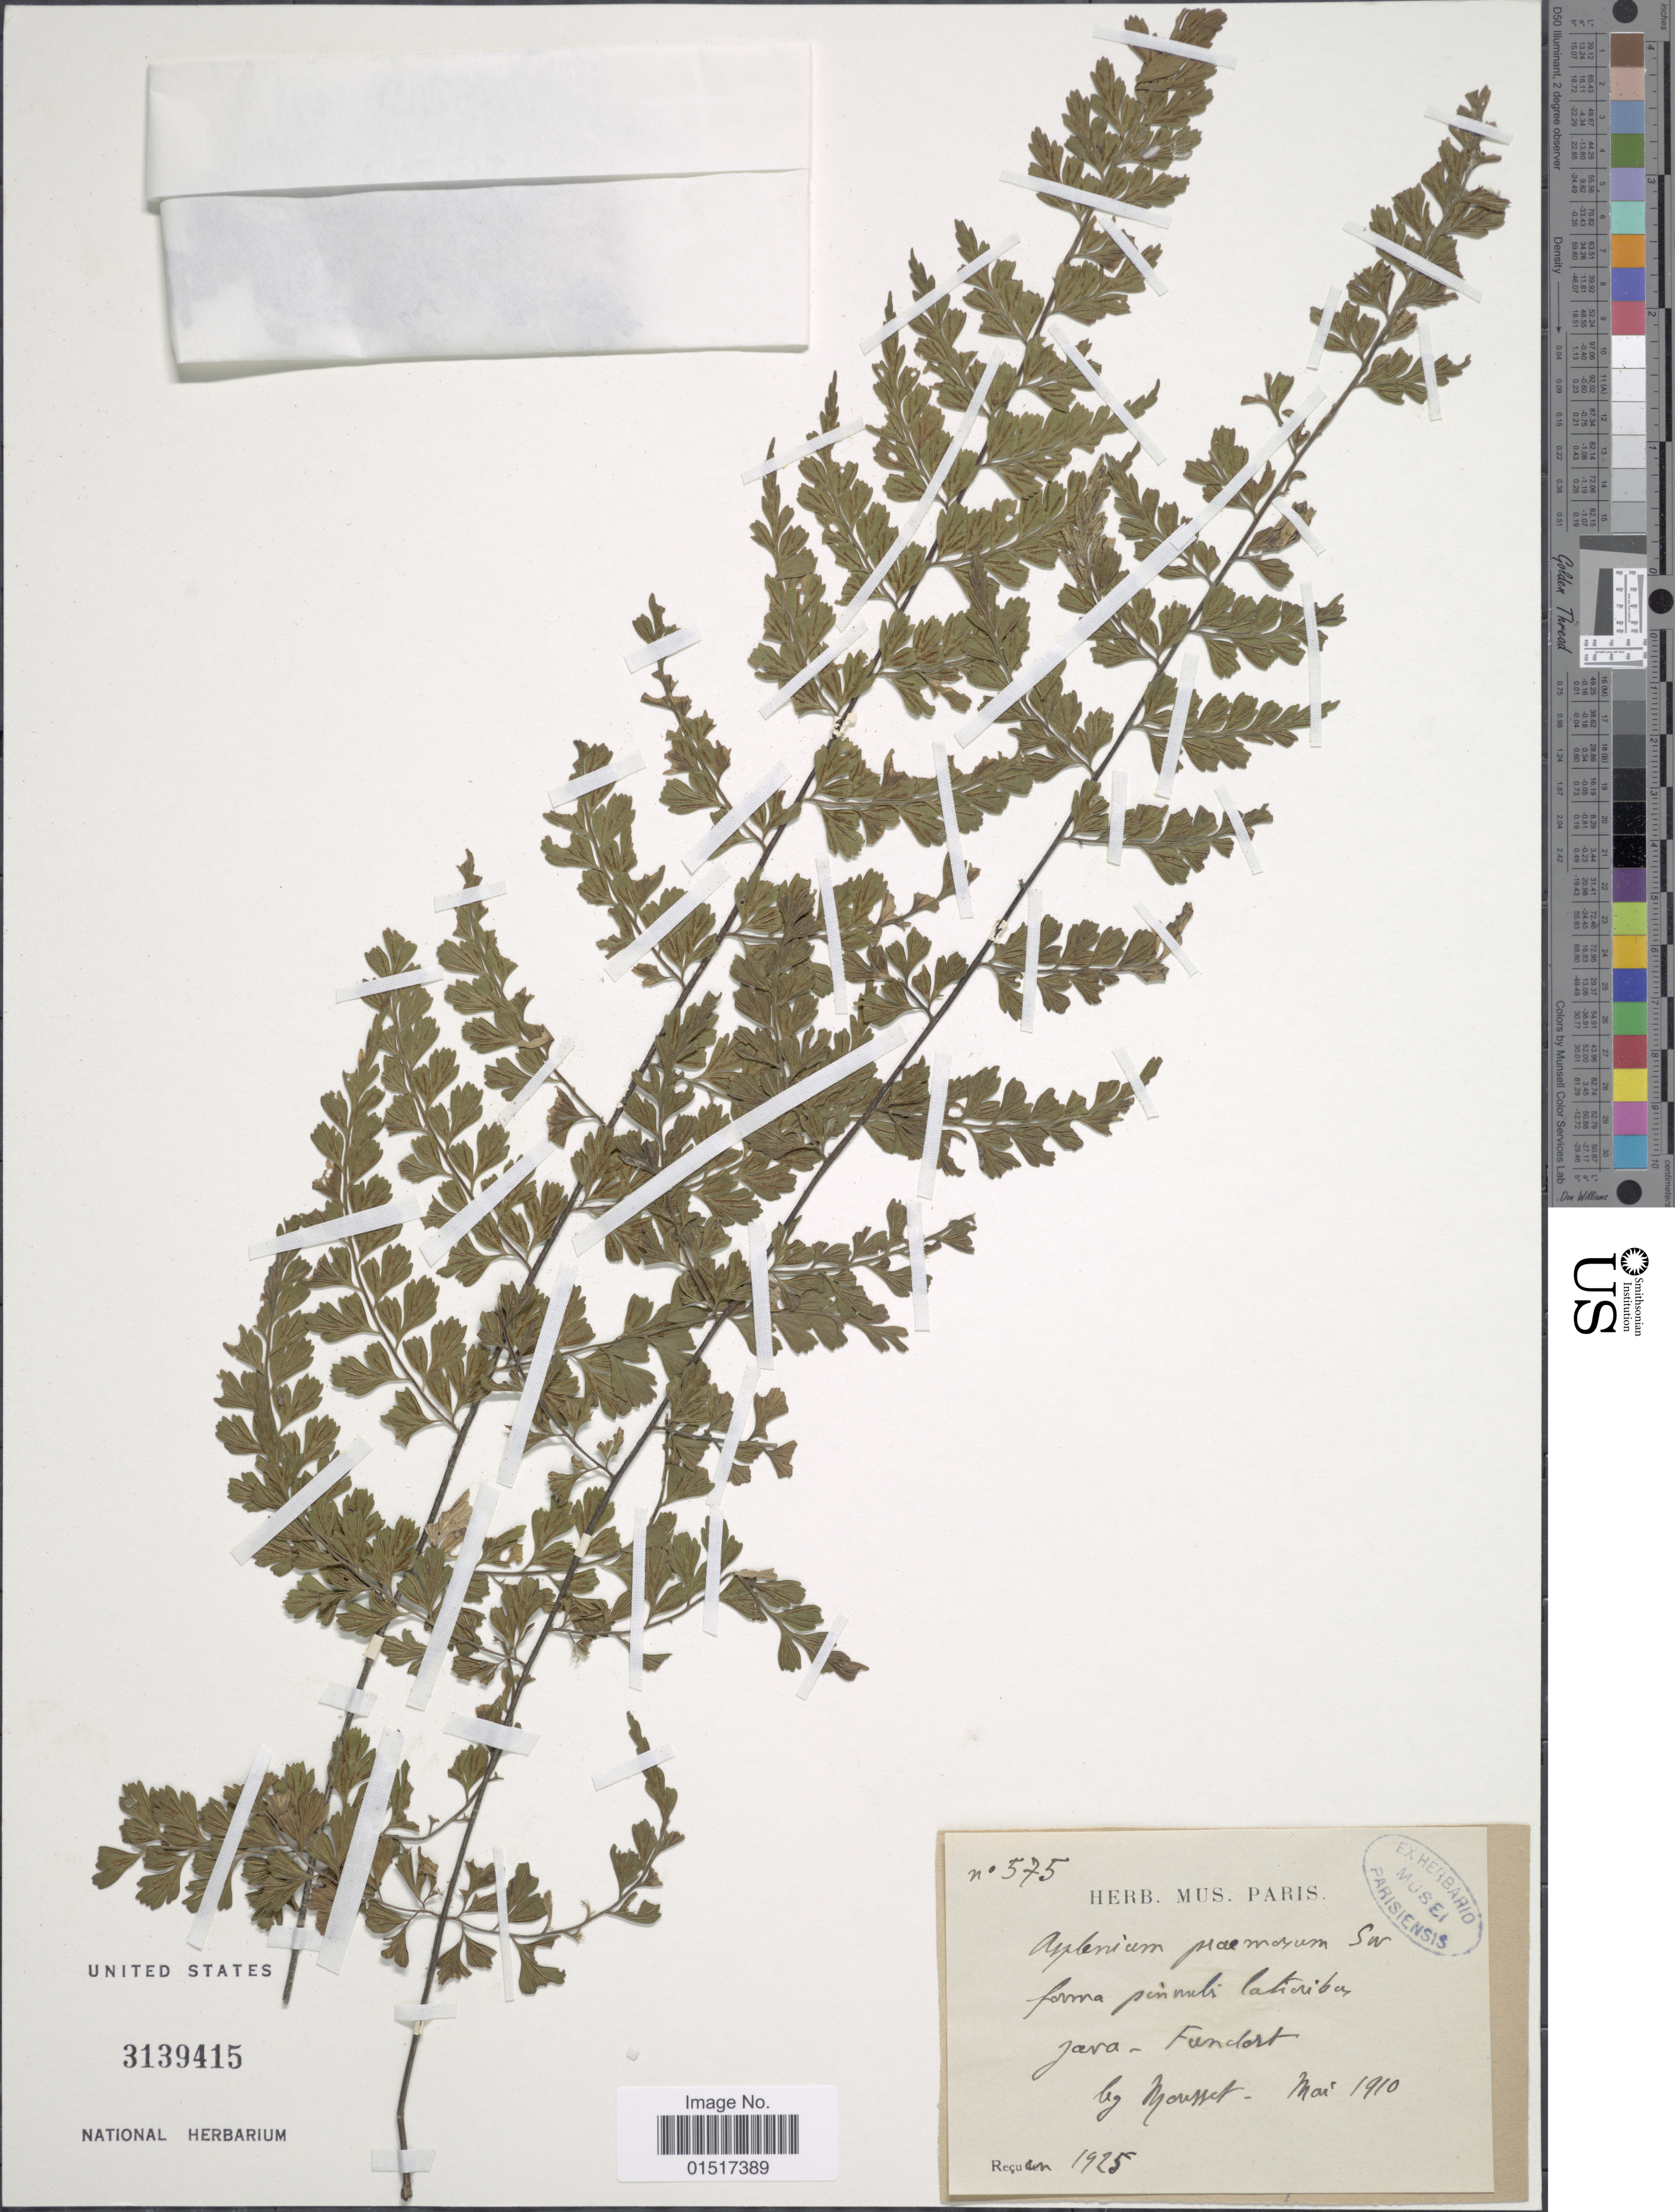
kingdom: Plantae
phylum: Tracheophyta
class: Polypodiopsida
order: Polypodiales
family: Aspleniaceae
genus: Asplenium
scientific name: Asplenium sp.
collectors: Mousset, --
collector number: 575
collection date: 1910-05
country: Indonesia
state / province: Java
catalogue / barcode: US 3139415